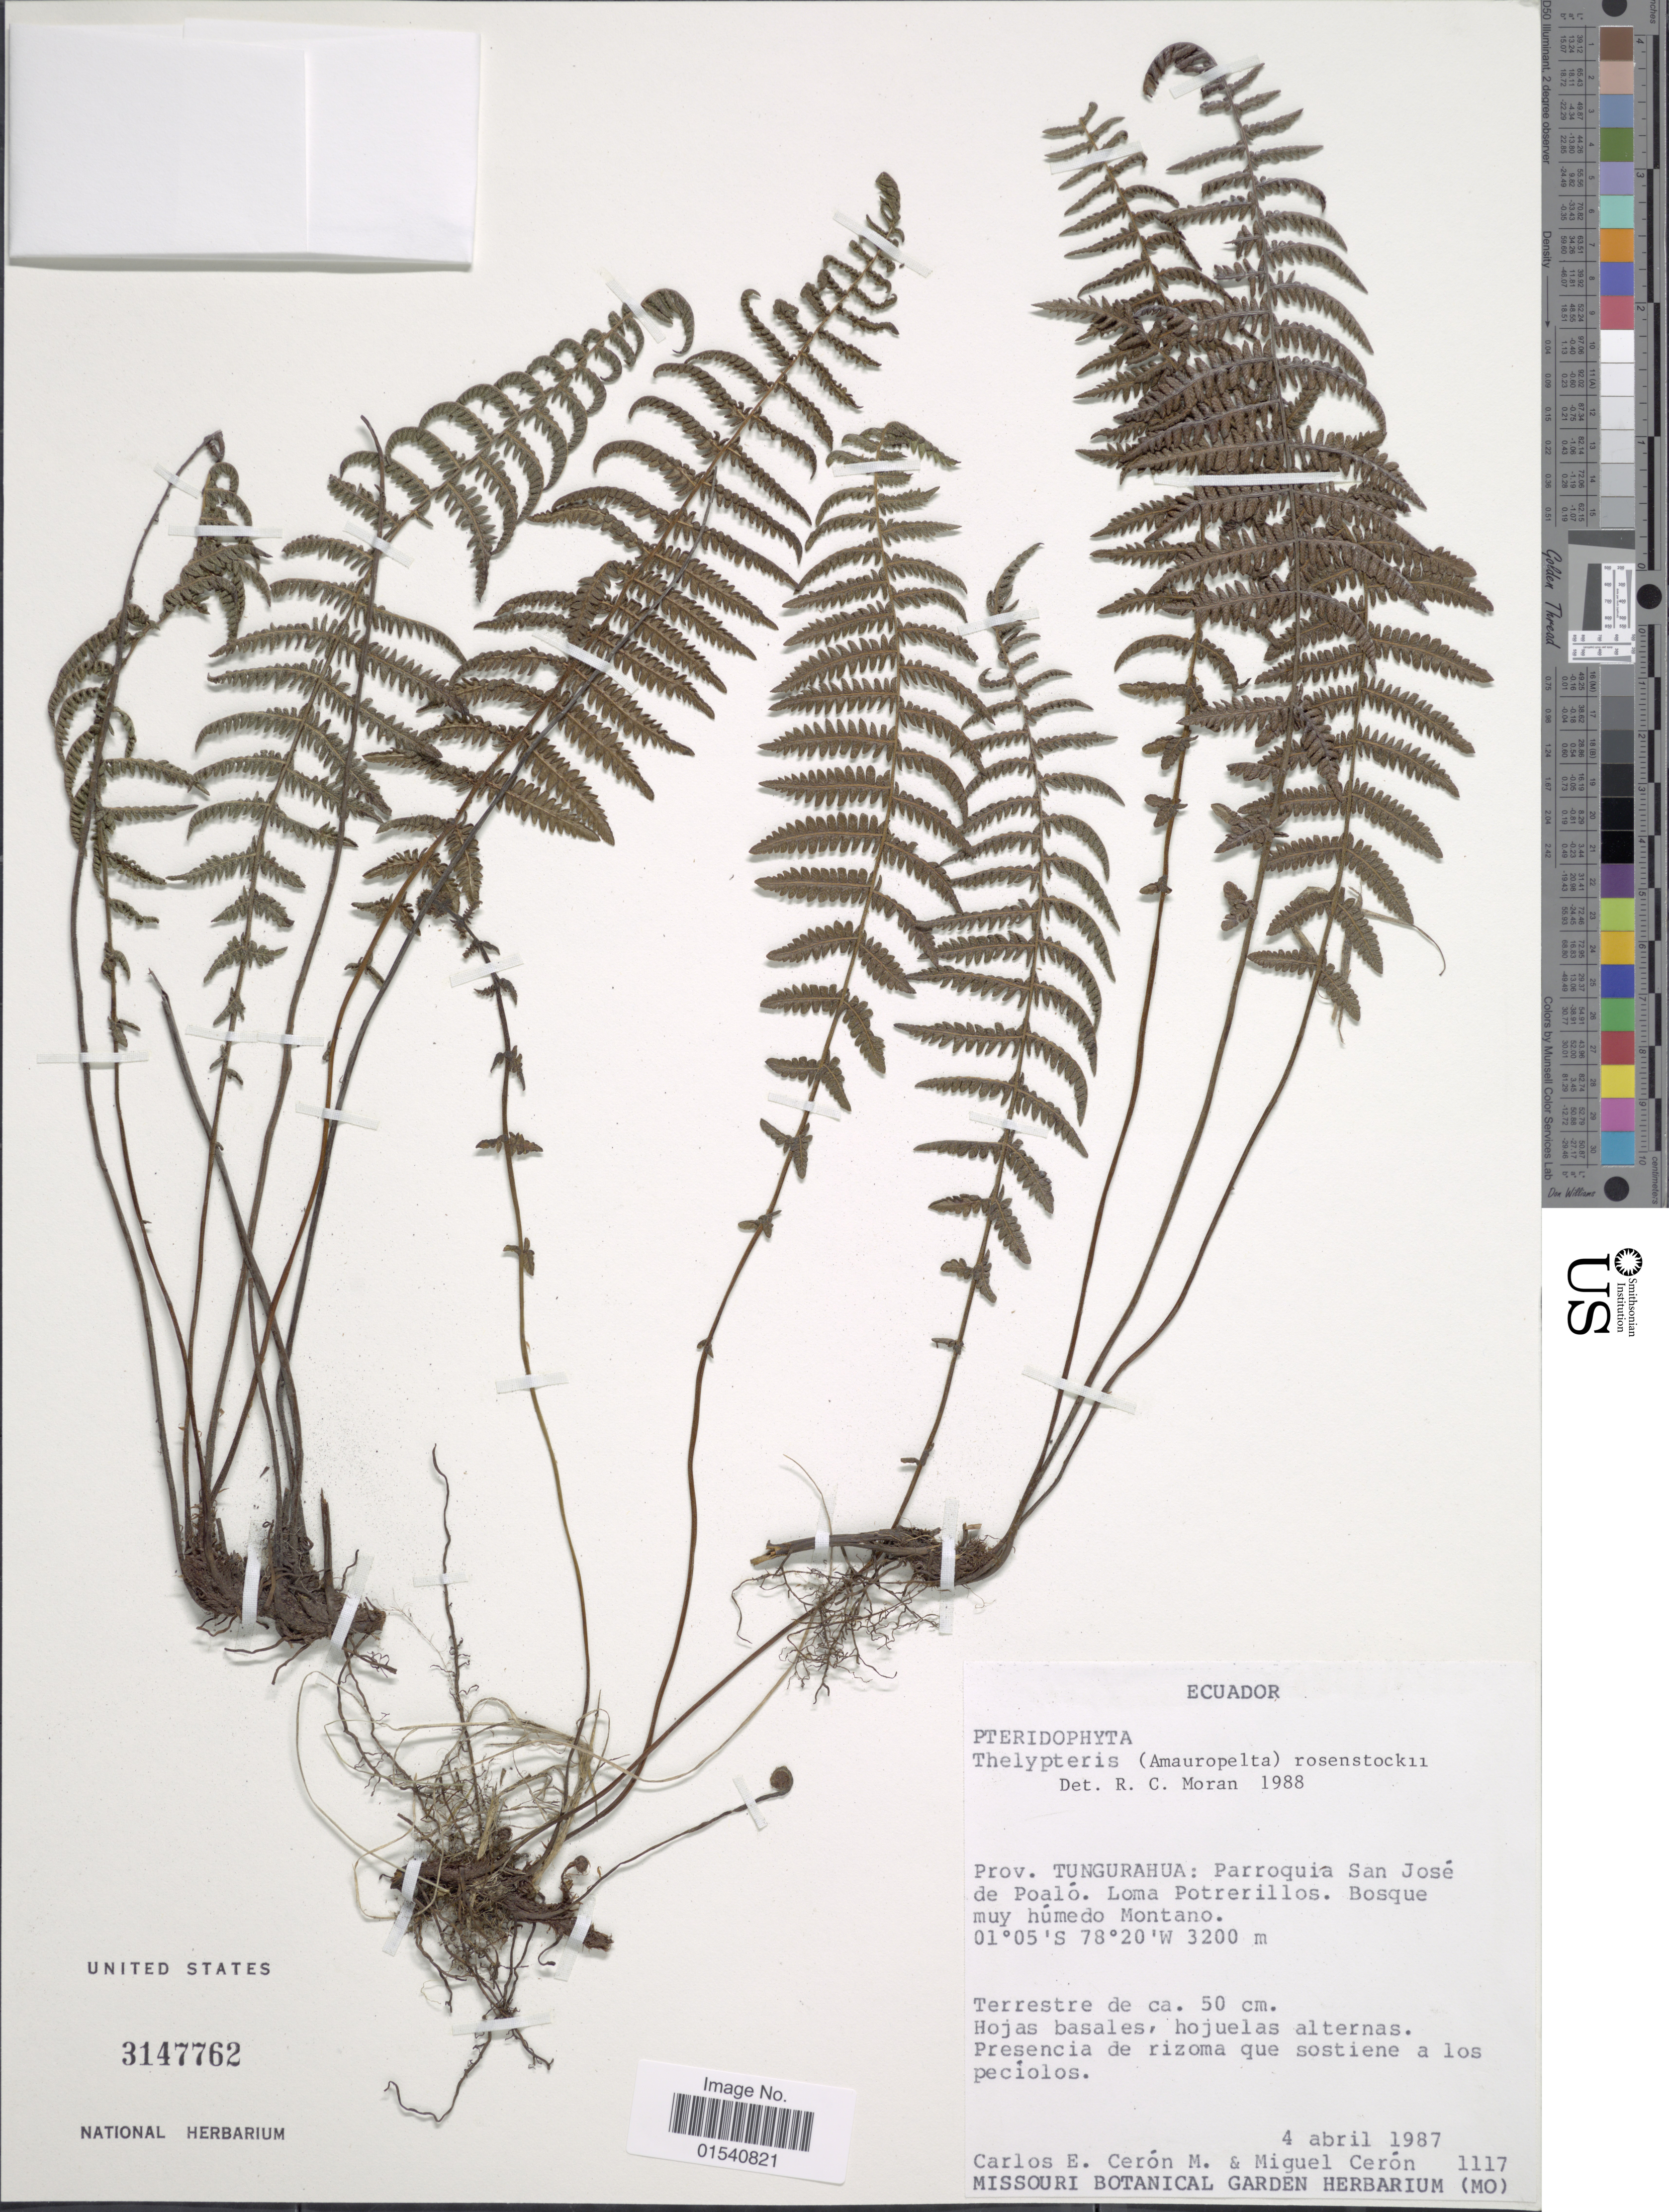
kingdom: Plantae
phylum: Tracheophyta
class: Polypodiopsida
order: Polypodiales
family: Thelypteridaceae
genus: Amauropelta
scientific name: Amauropelta rosenstockii (C. Chr.) comb. nov., ined 2015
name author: (C. Chr.)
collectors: C. E. Cerón M. & M. Ceron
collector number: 1117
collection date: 1987-04-04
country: Ecuador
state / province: Tungurahua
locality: Parroquia San José de Poaló. Loma Potreillos. Bosque muy húmedo Montano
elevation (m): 3200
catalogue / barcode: US 3147762